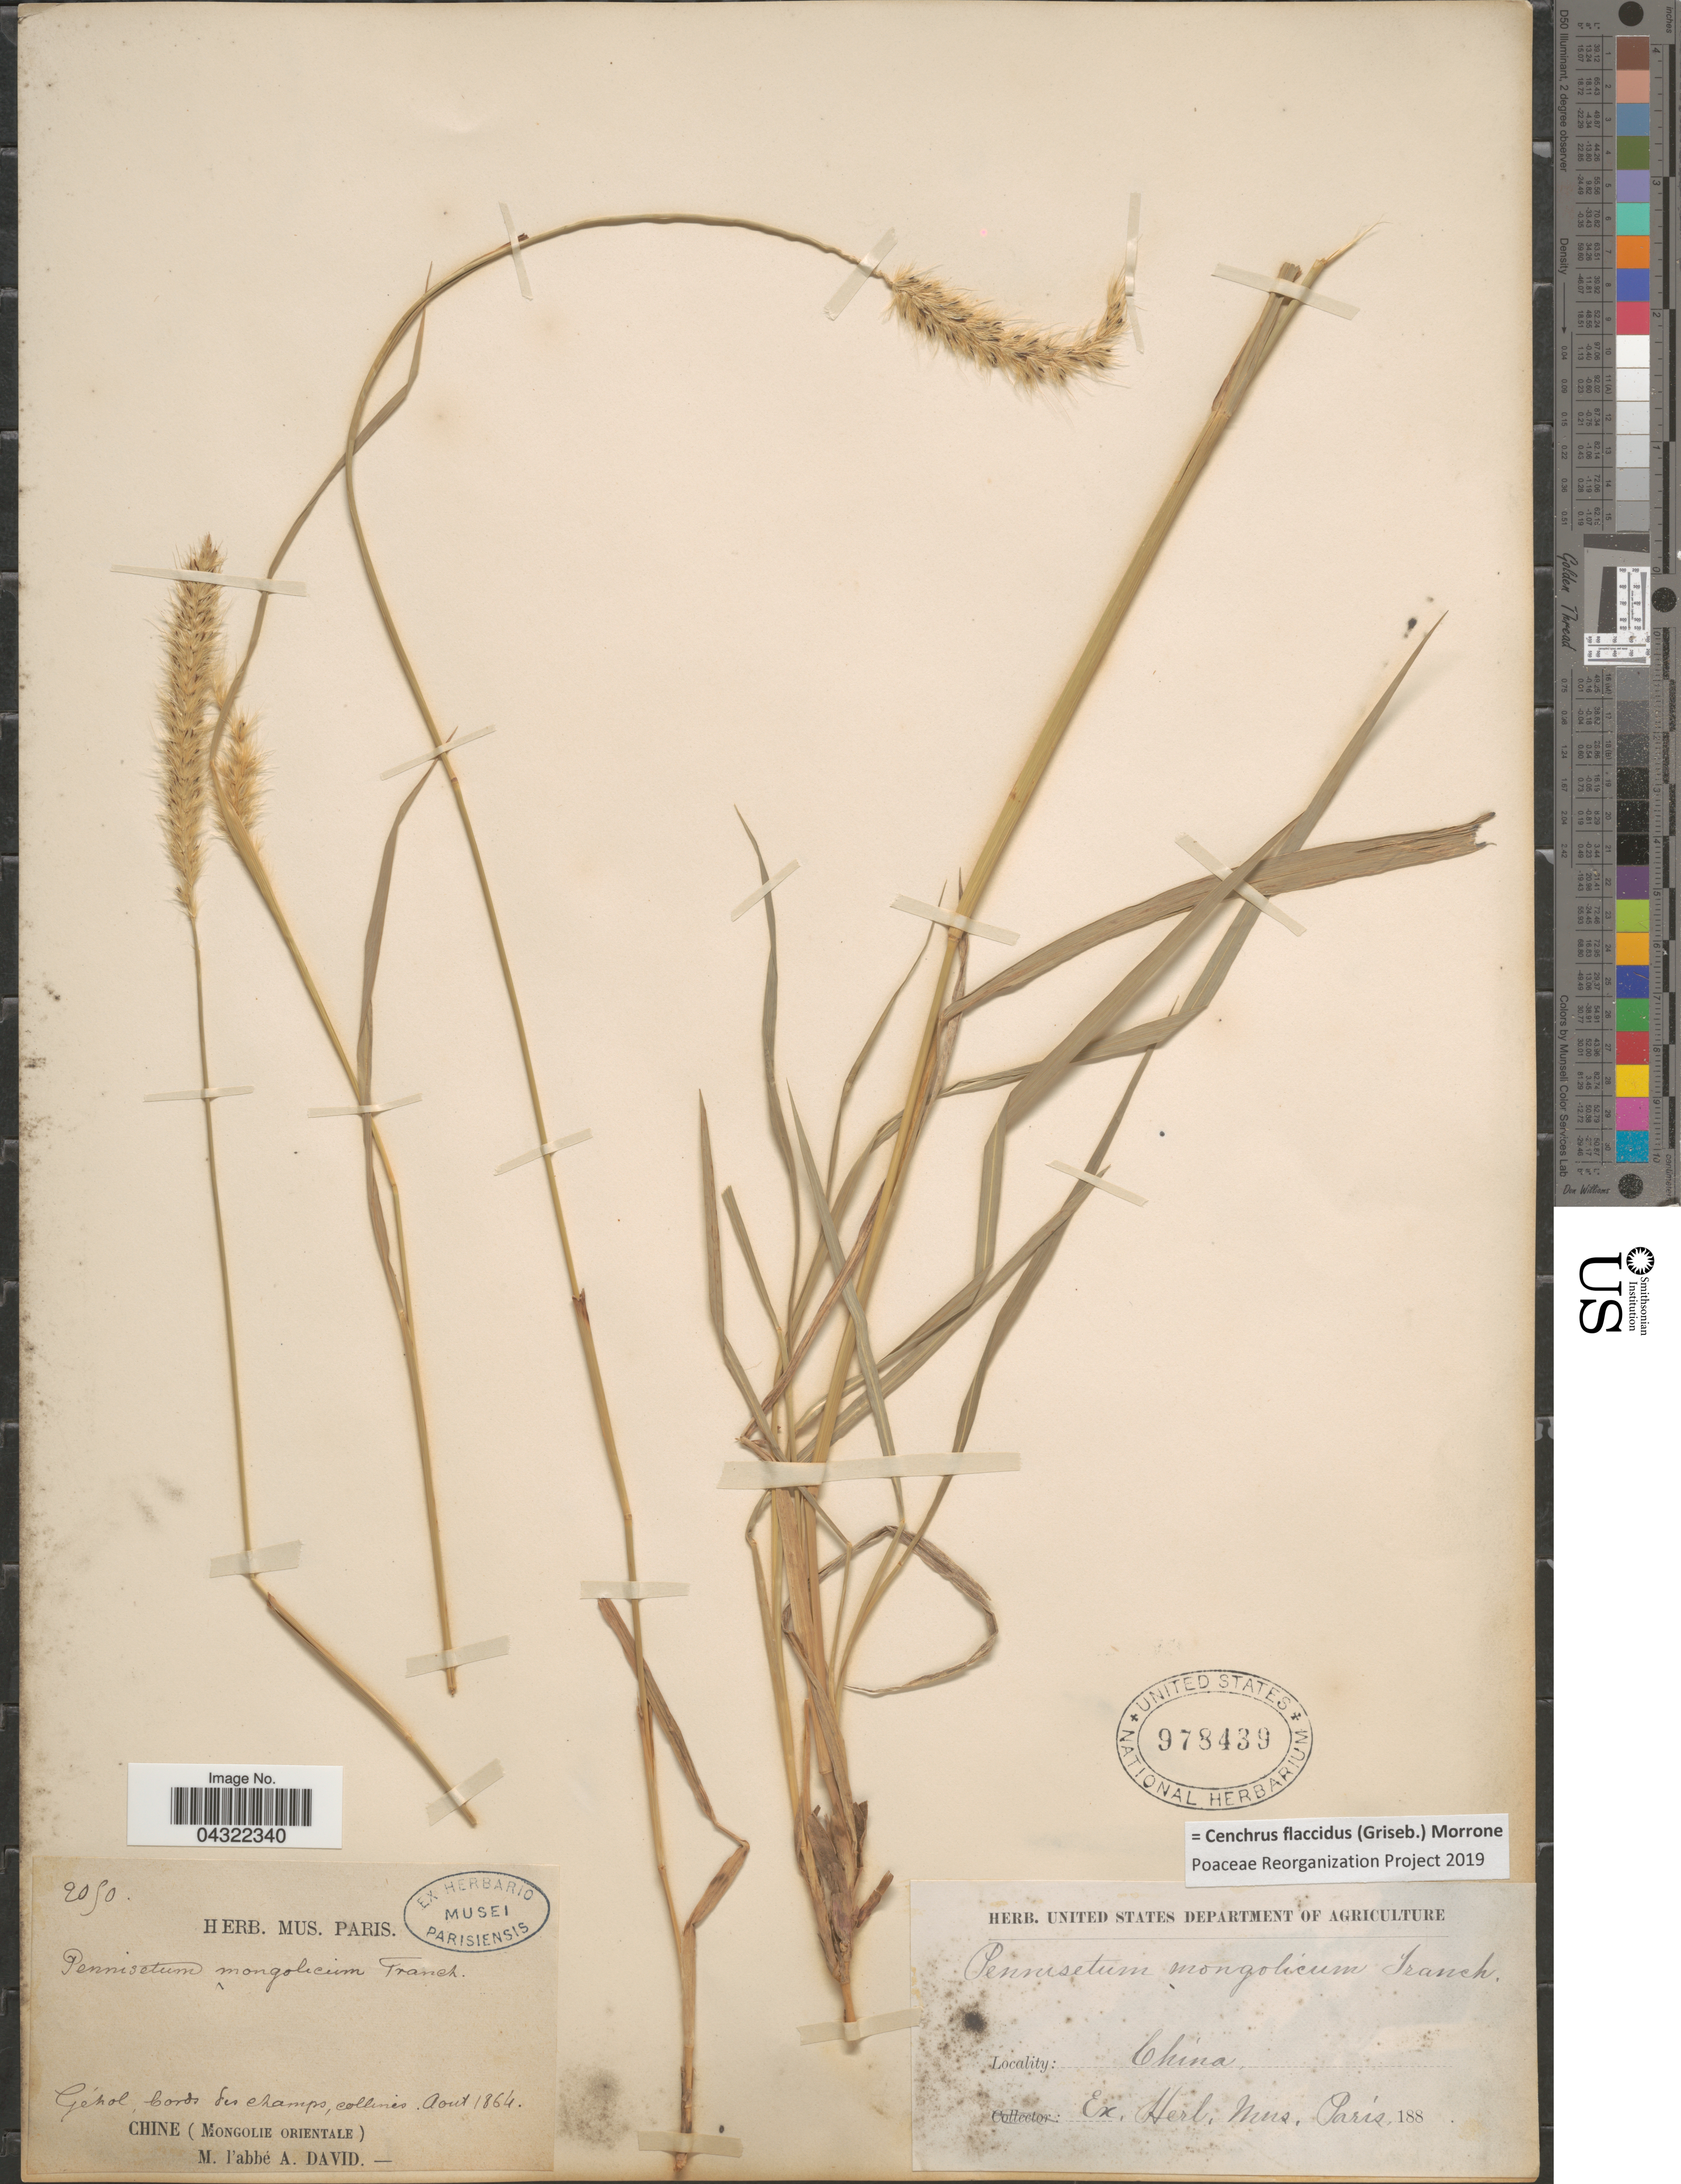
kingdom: Plantae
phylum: Tracheophyta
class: Liliopsida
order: Poales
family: Poaceae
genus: Cenchrus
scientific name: Cenchrus flaccidus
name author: (Griseb.) Morrone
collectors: A. David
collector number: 2050*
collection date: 1864-08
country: China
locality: Géhol, bords du champs, collines. Chine (Mongolie Orientale).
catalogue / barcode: US 978439